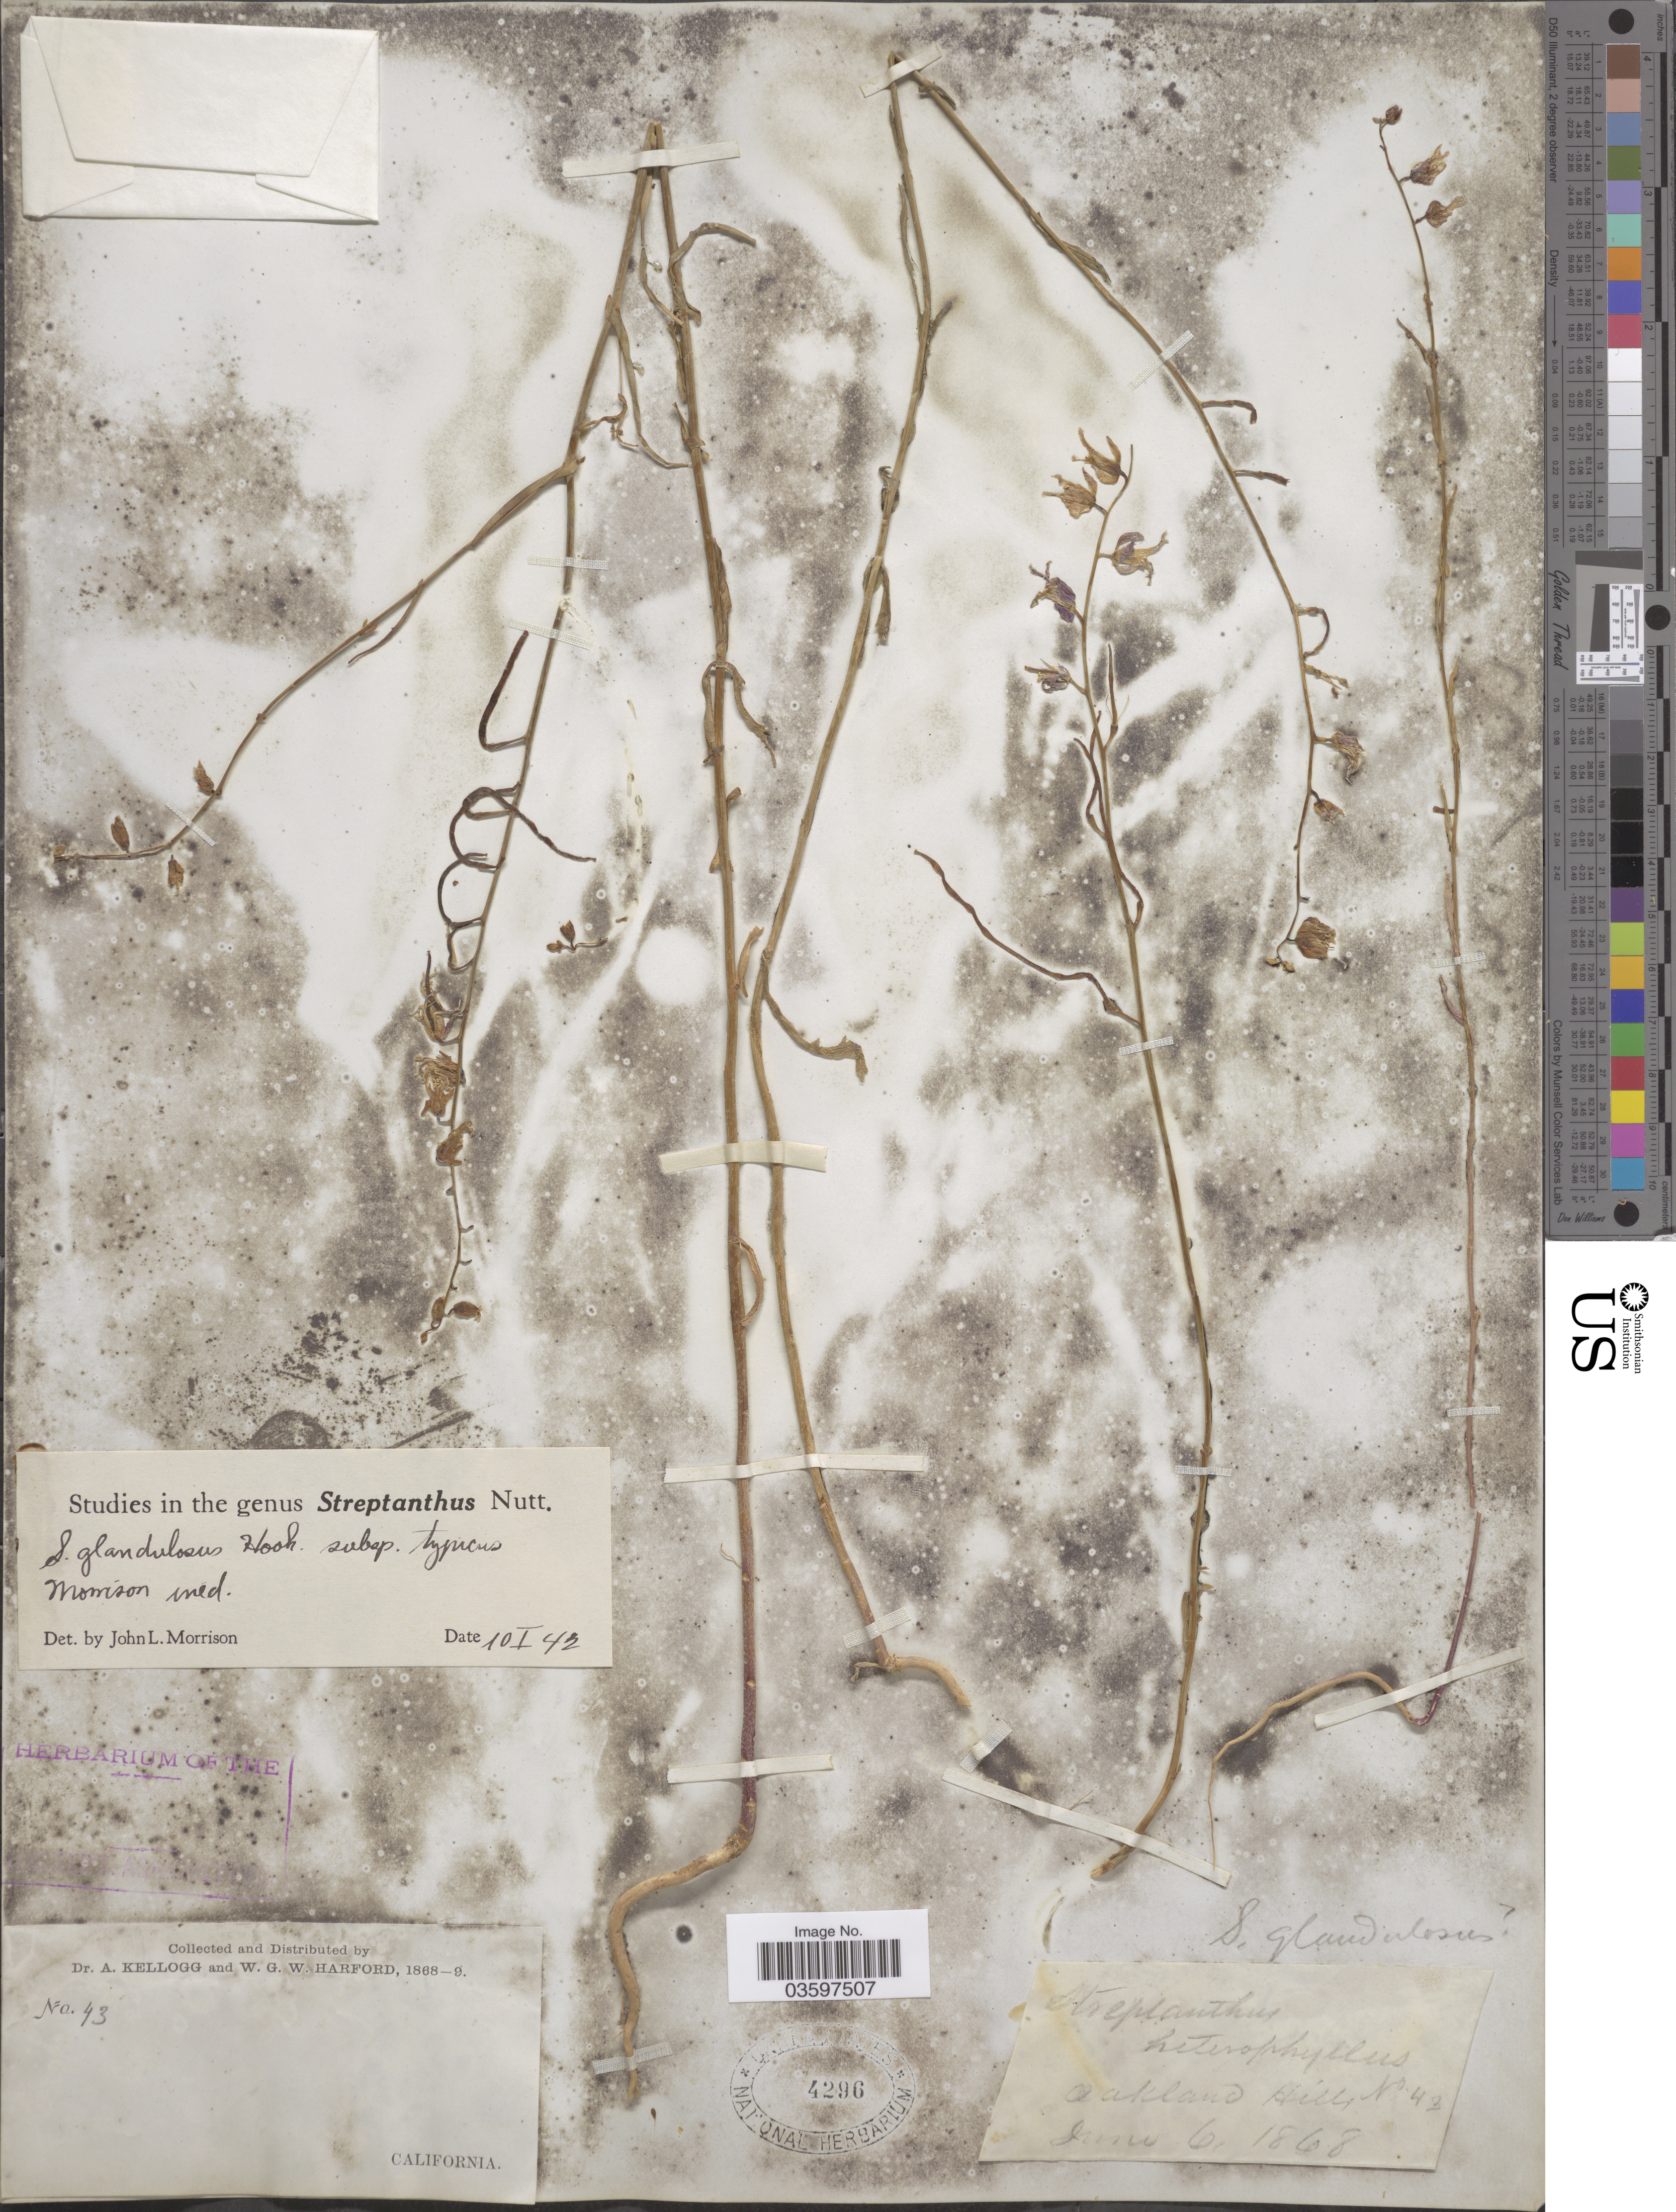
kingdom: Plantae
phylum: Tracheophyta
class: Magnoliopsida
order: Brassicales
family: Brassicaceae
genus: Streptanthus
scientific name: Streptanthus glandulosus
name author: Hook.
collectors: A. Kellogg & W. G. W. Harford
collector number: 43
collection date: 1868/1869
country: United States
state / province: California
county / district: Alameda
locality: Oakland Hills.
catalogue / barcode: US 4296